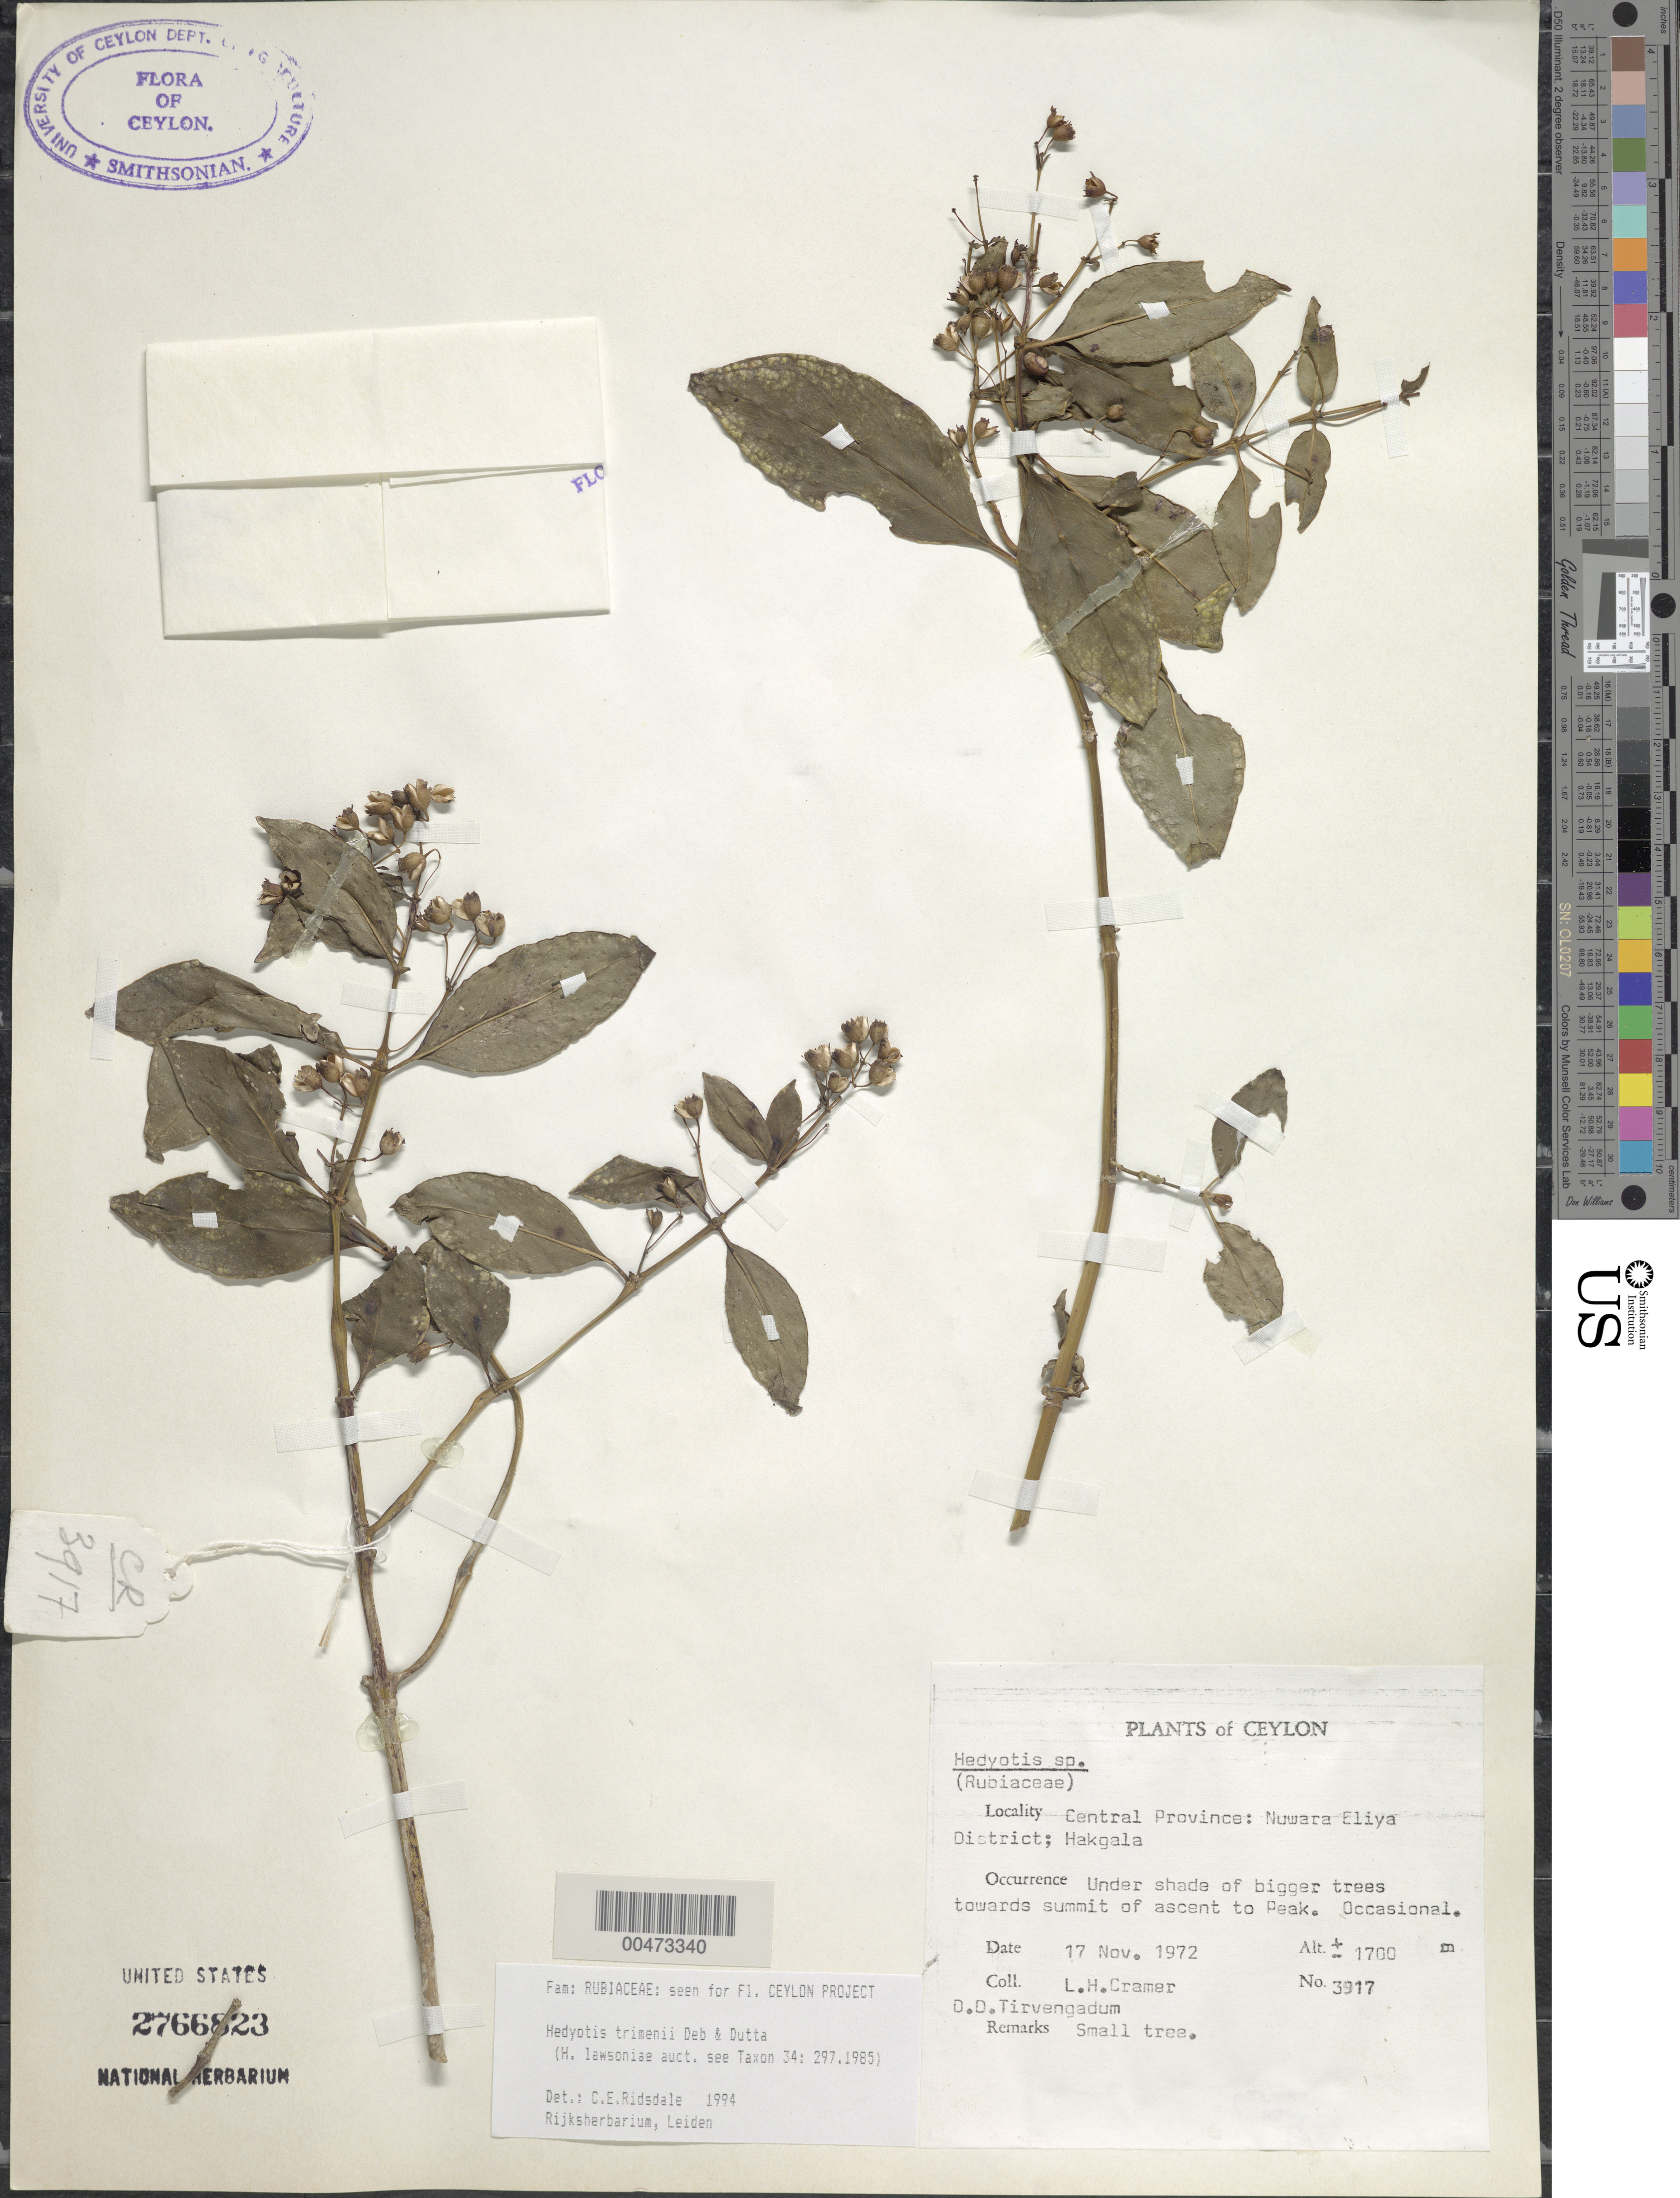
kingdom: Plantae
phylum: Tracheophyta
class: Magnoliopsida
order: Gentianales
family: Rubiaceae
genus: Hedyotis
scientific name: Hedyotis trimenii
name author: Deb & R. Dutta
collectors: L. H. Cramer & D. Tirvengadum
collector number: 3917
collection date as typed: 17 Nov 1972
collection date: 1972-11-17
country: Sri Lanka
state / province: Central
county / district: Nuwara Eliya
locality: Hakgala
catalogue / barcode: US 2766823